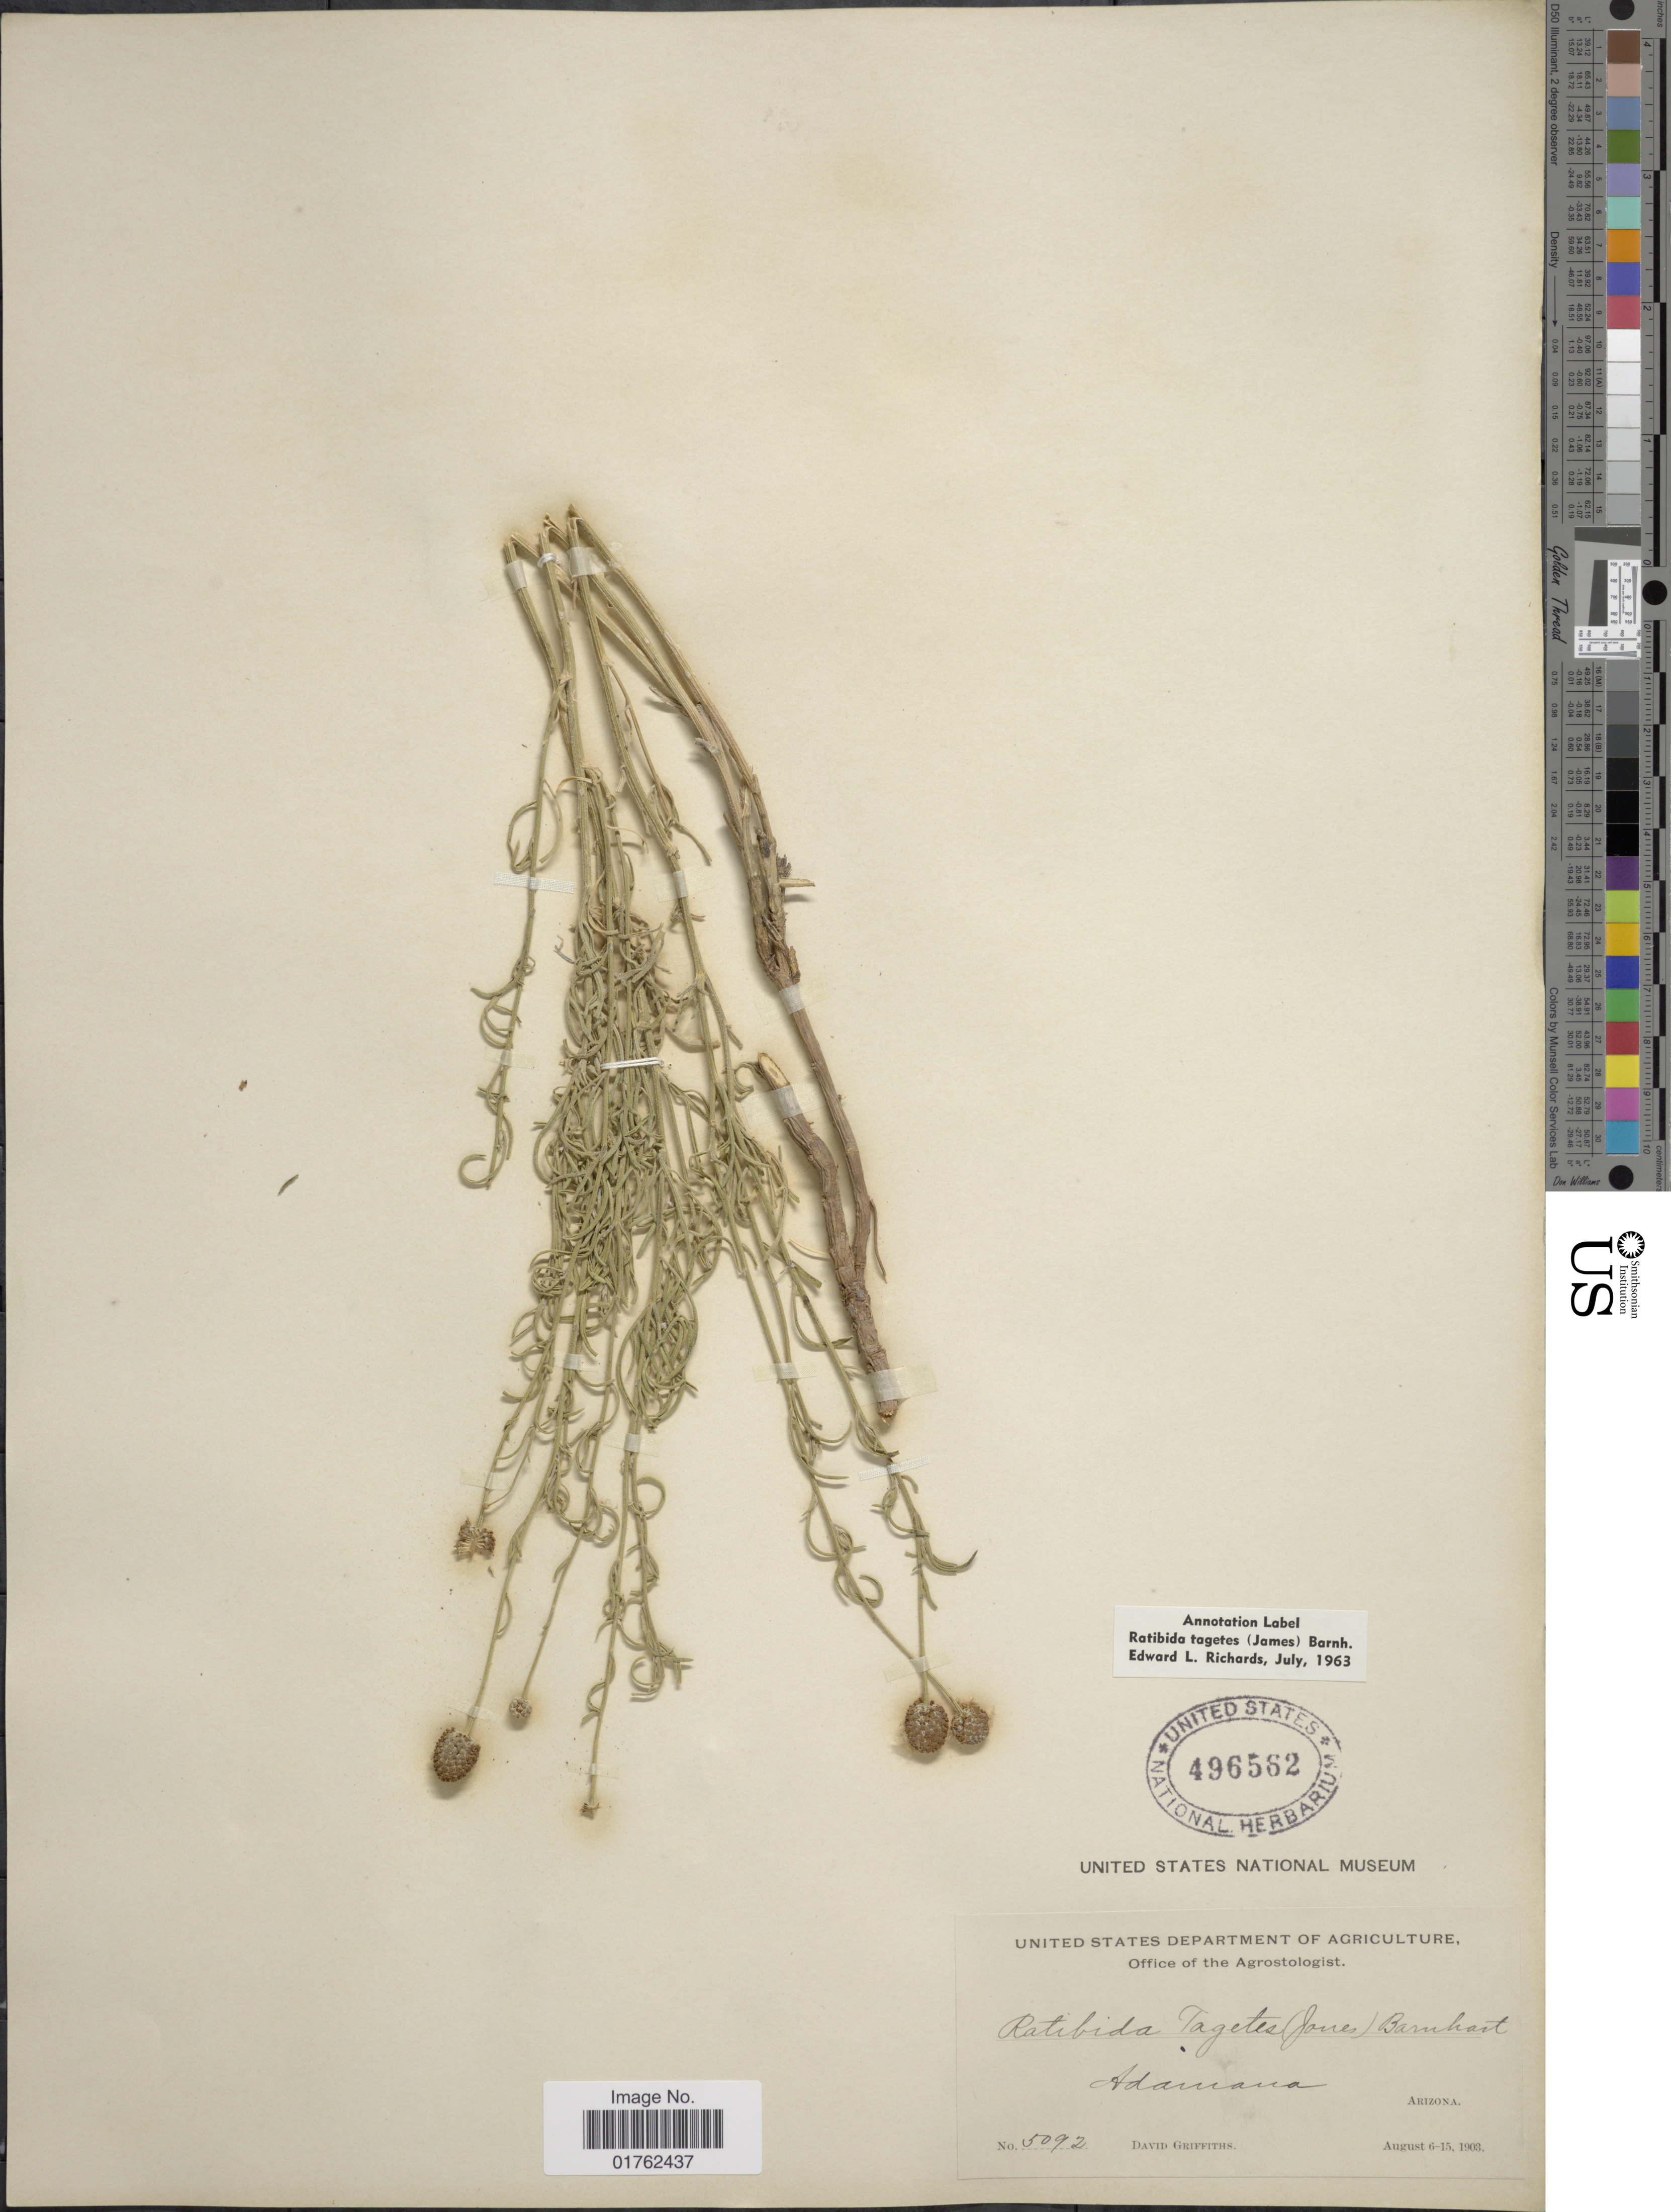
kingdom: Plantae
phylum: Tracheophyta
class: Magnoliopsida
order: Asterales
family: Asteraceae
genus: Ratibida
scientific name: Ratibida tagetes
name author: (James) Barnhart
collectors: D. Griffiths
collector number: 5092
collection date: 1903-08-06/1903-08-15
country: United States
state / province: Arizona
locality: Adamana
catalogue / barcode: US 496562